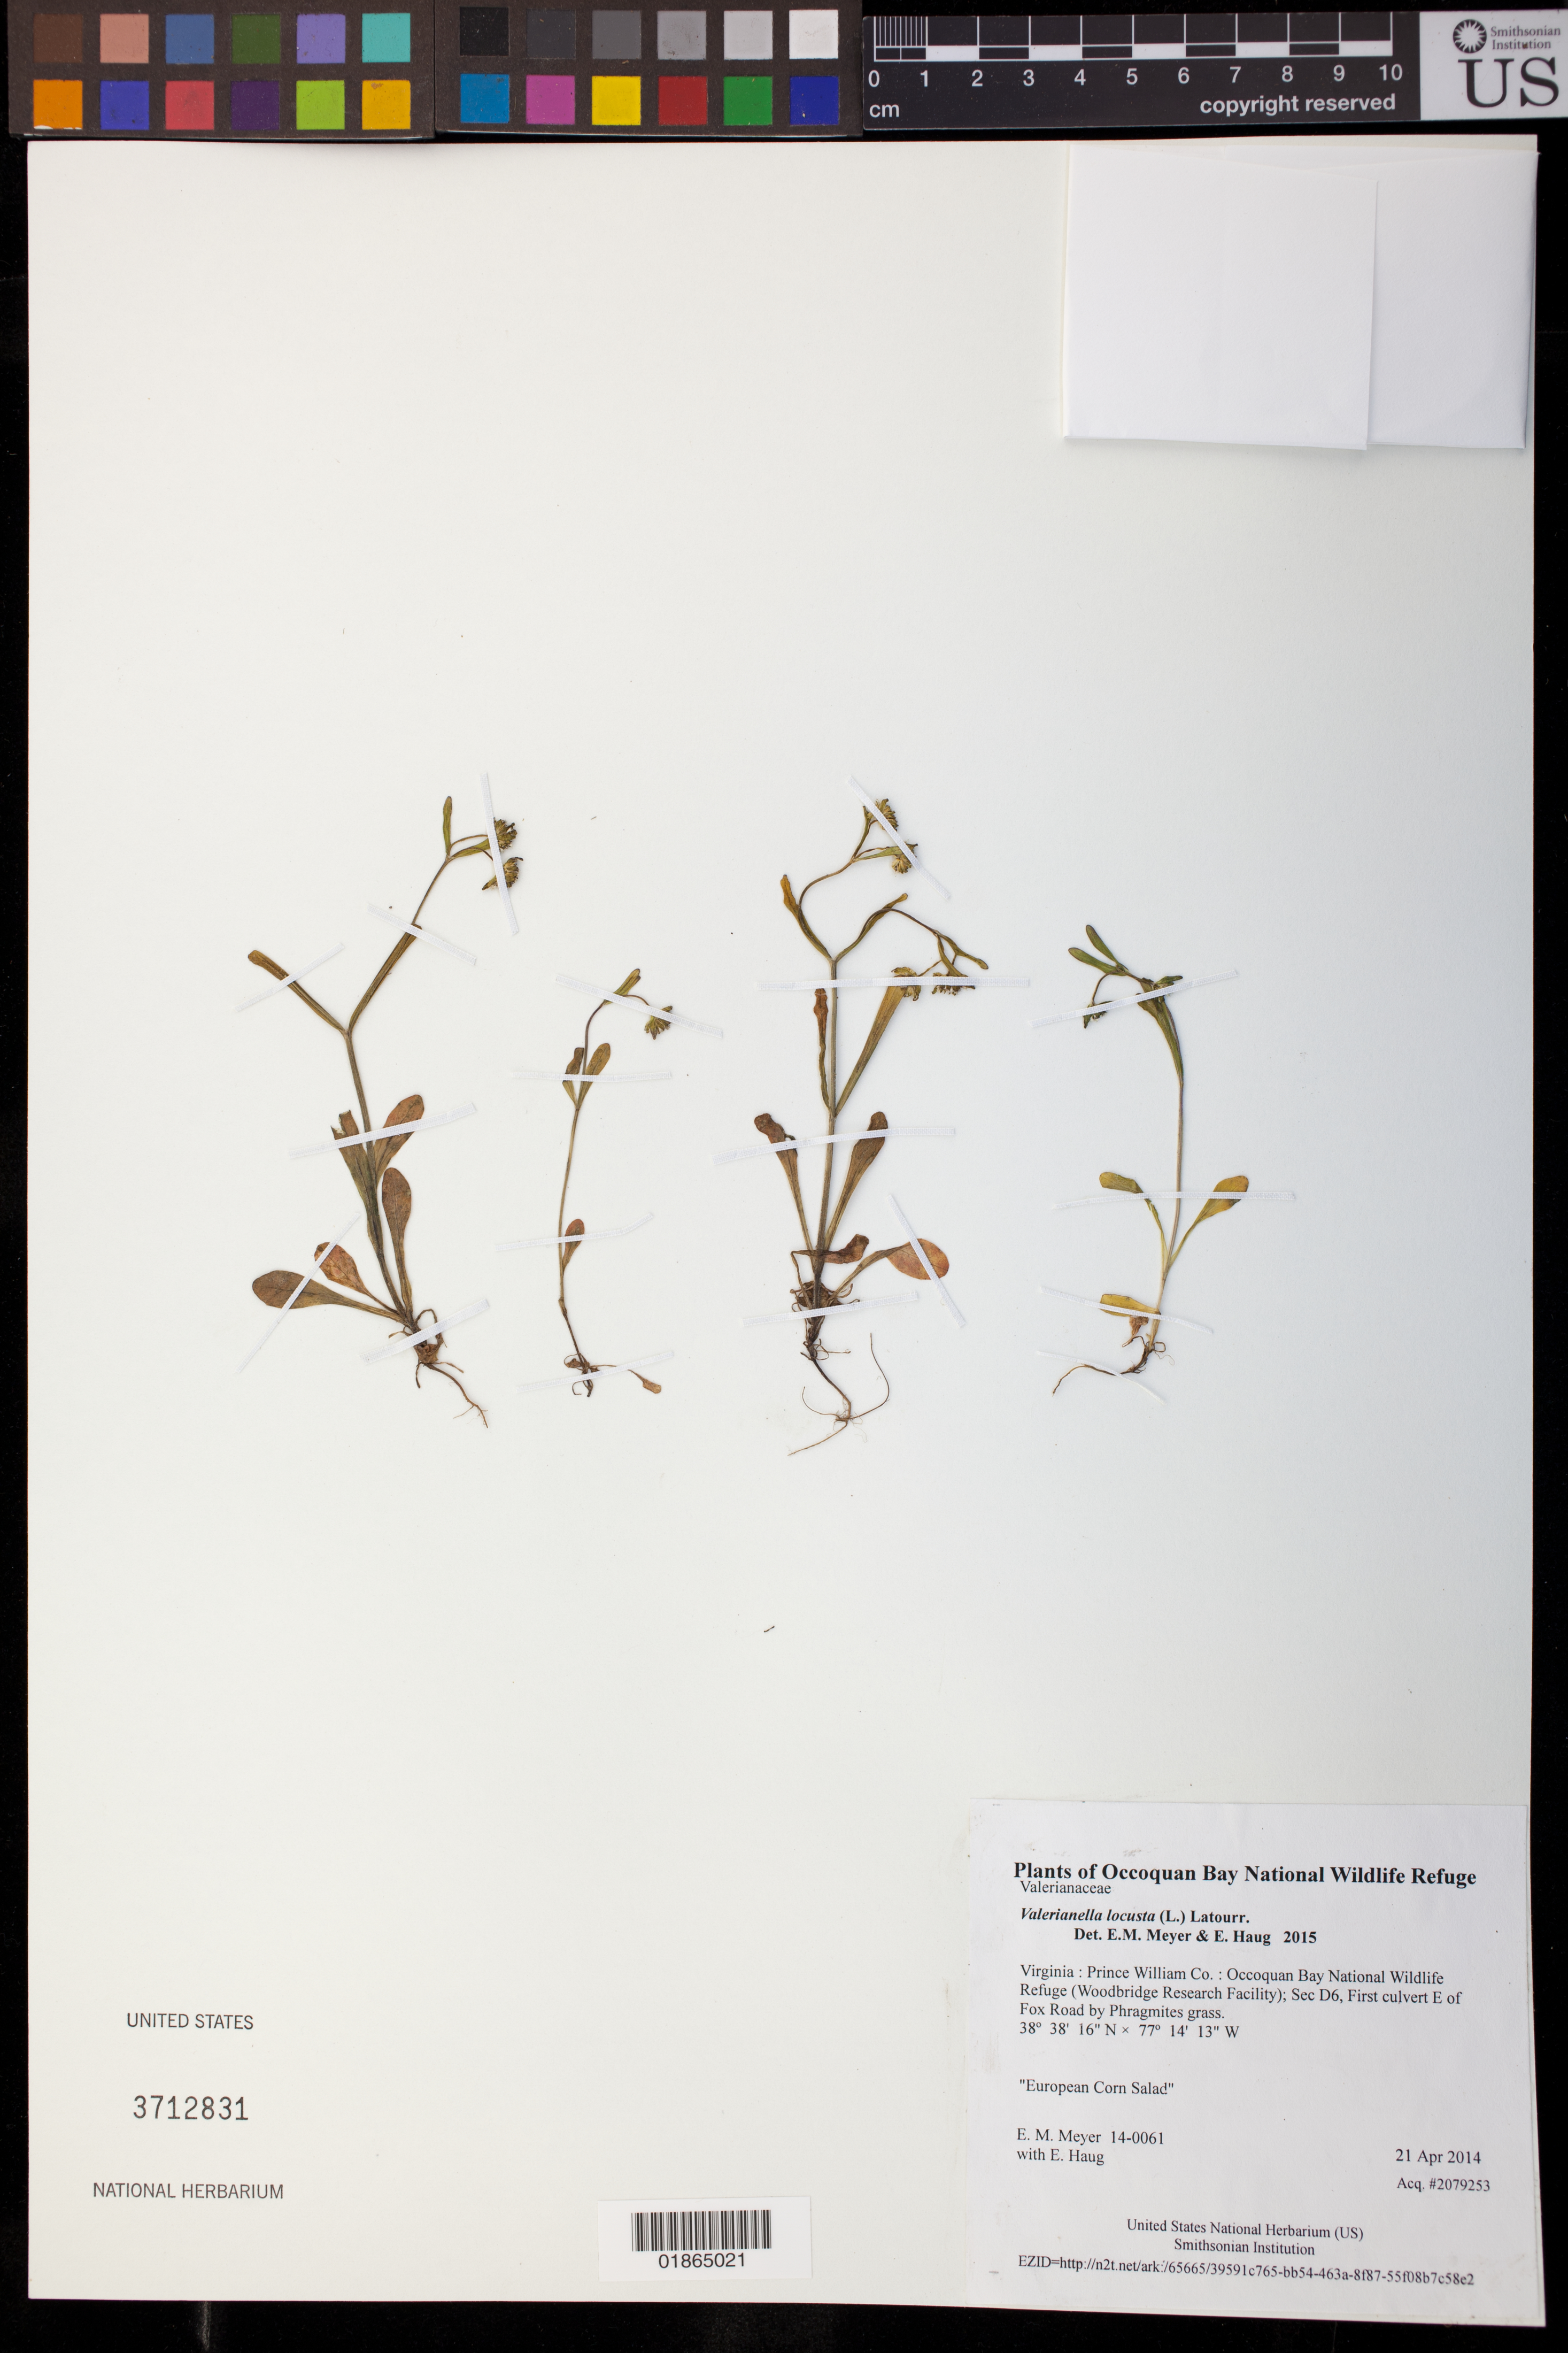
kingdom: Plantae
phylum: Tracheophyta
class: Magnoliopsida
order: Dipsacales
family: Caprifoliaceae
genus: Valerianella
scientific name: Valerianella locusta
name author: (L.) Latourr.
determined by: Meyer, E. M.; Haug, E.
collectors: E. M. Meyer & E. Haug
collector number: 14-0061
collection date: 2014-04-21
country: United States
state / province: Virginia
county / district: Prince William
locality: Occoquan Bay National Wildlife Refuge (Woodbridge Research Facility); Sec D6, First culvert E of Fox Road by Phragmites grass.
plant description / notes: European Corn Salad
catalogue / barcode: US 3712831